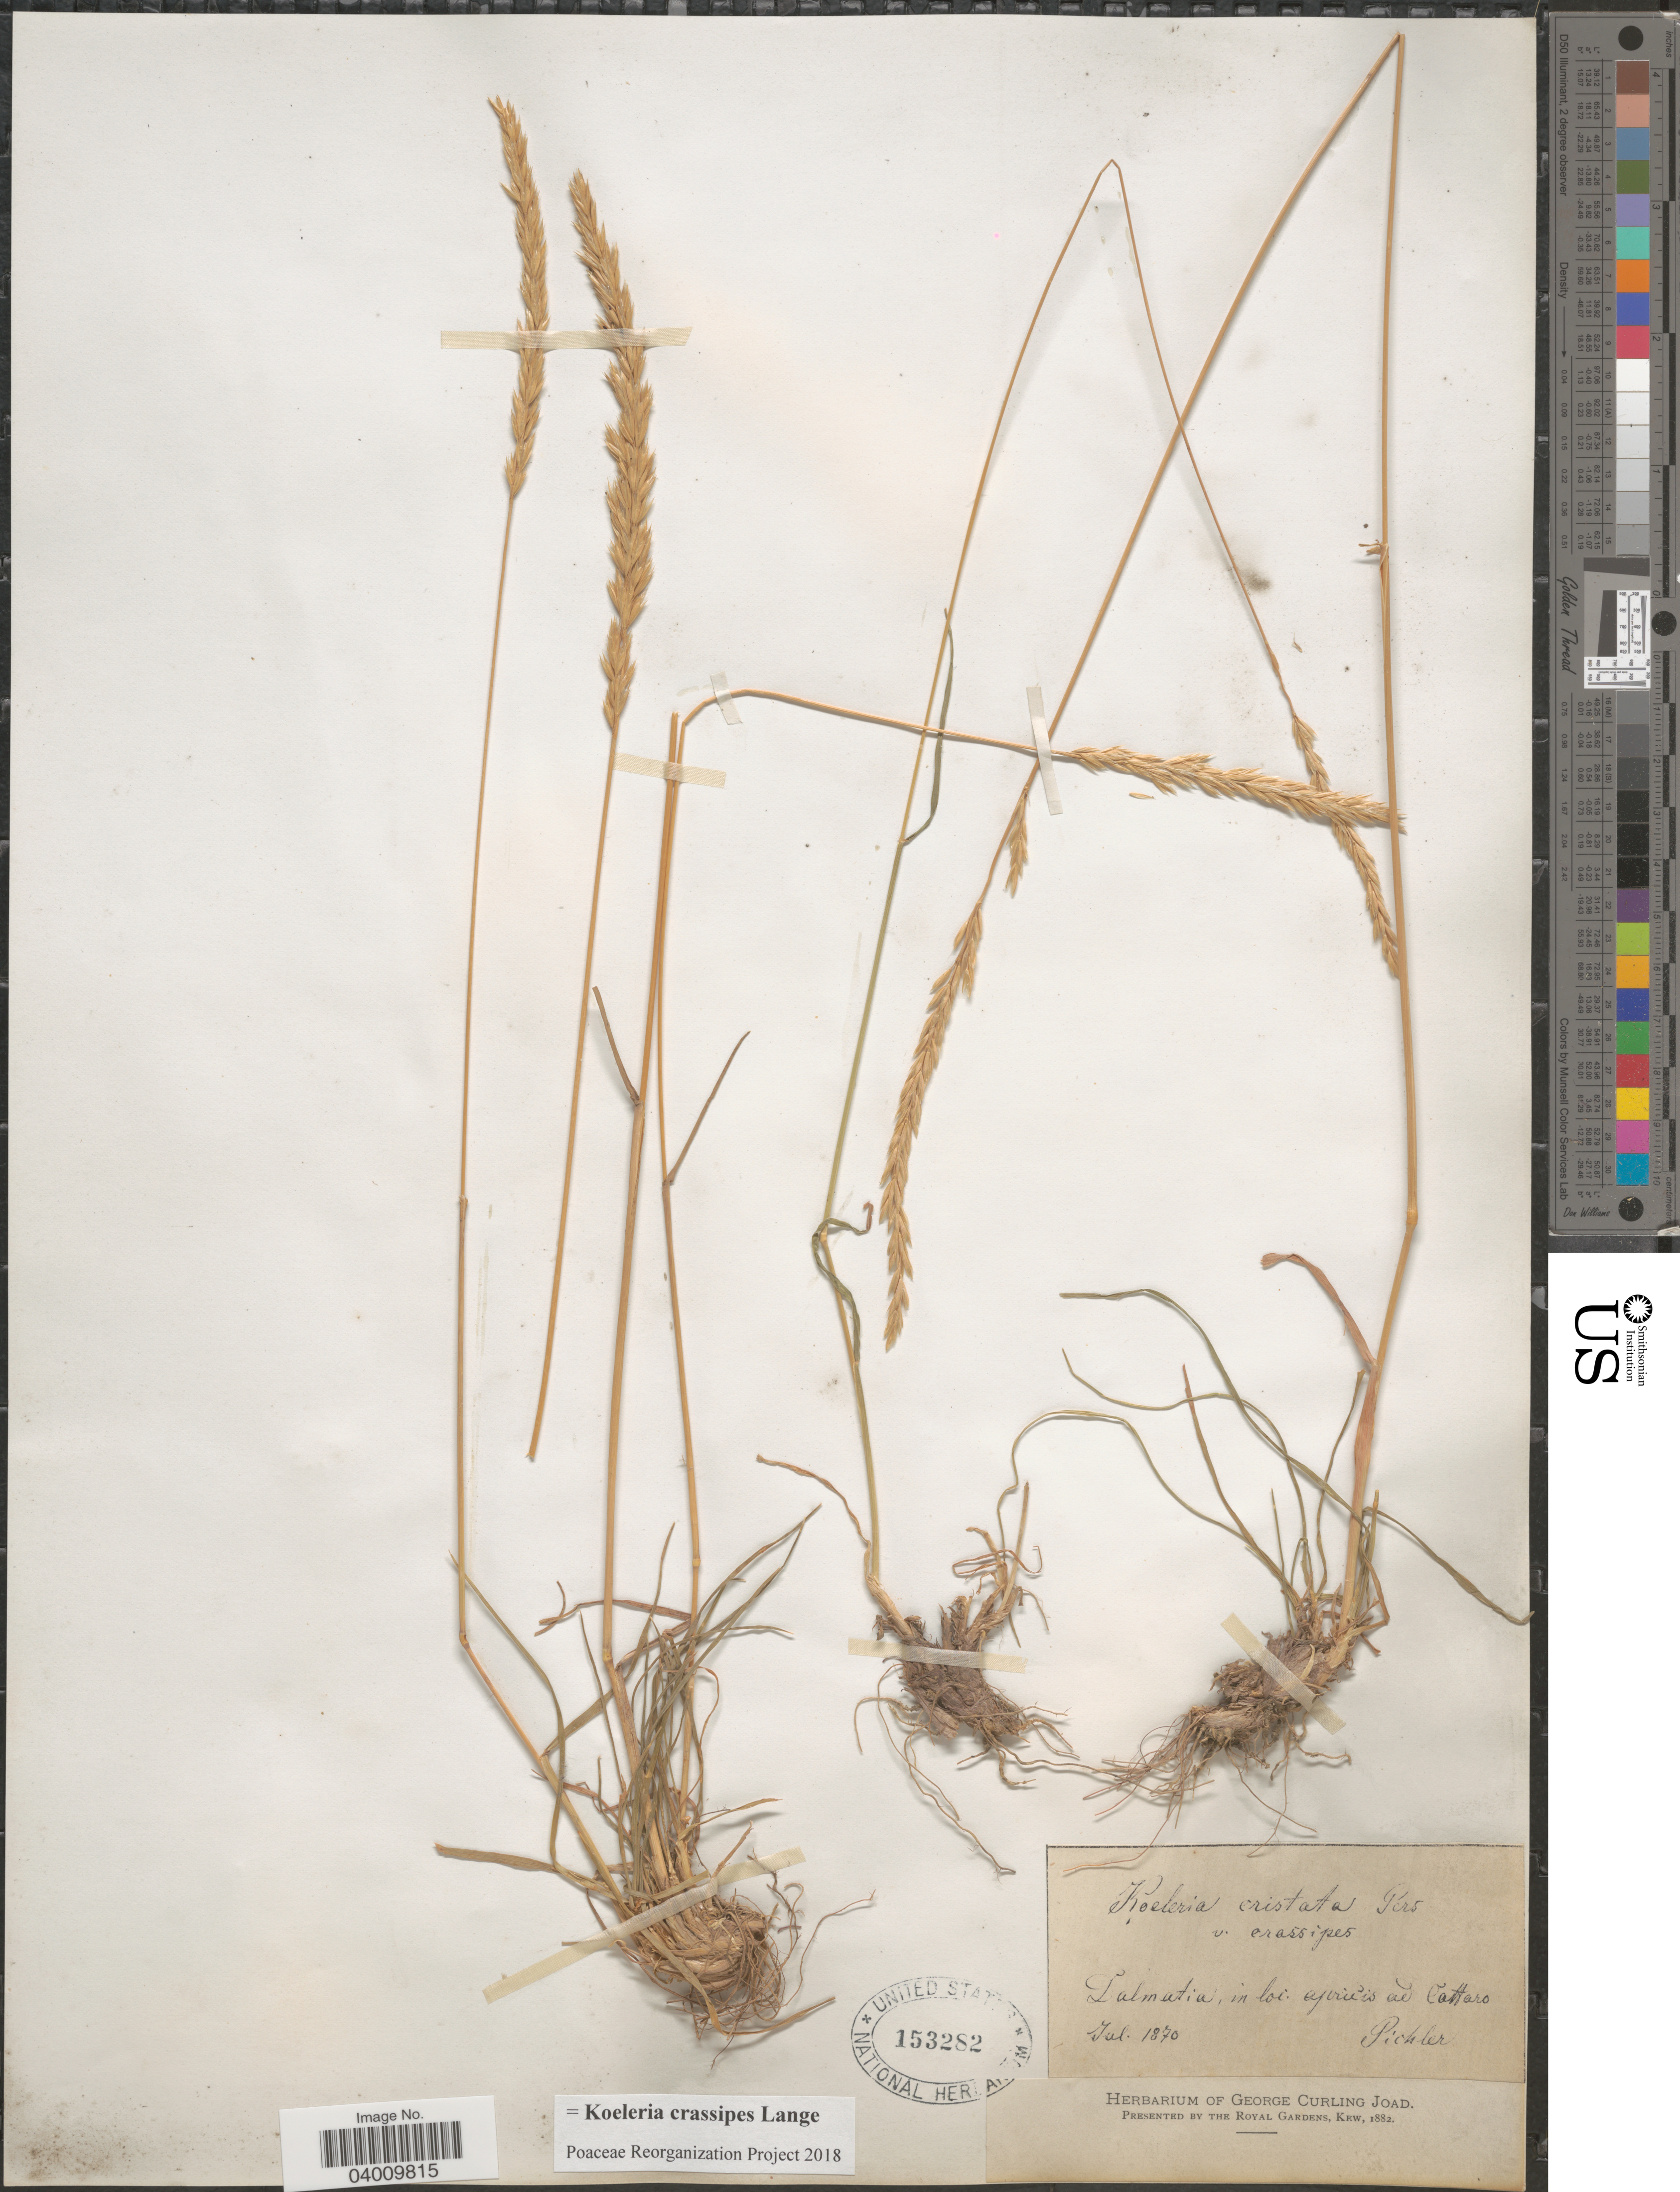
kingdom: Plantae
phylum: Tracheophyta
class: Liliopsida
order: Poales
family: Poaceae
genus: Koeleria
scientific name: Koeleria crassipes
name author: Lange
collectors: Pichler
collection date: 1870-07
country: Montenegro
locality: Dalmatia, in loc. apricis ae Cattaro.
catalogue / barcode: US 153282